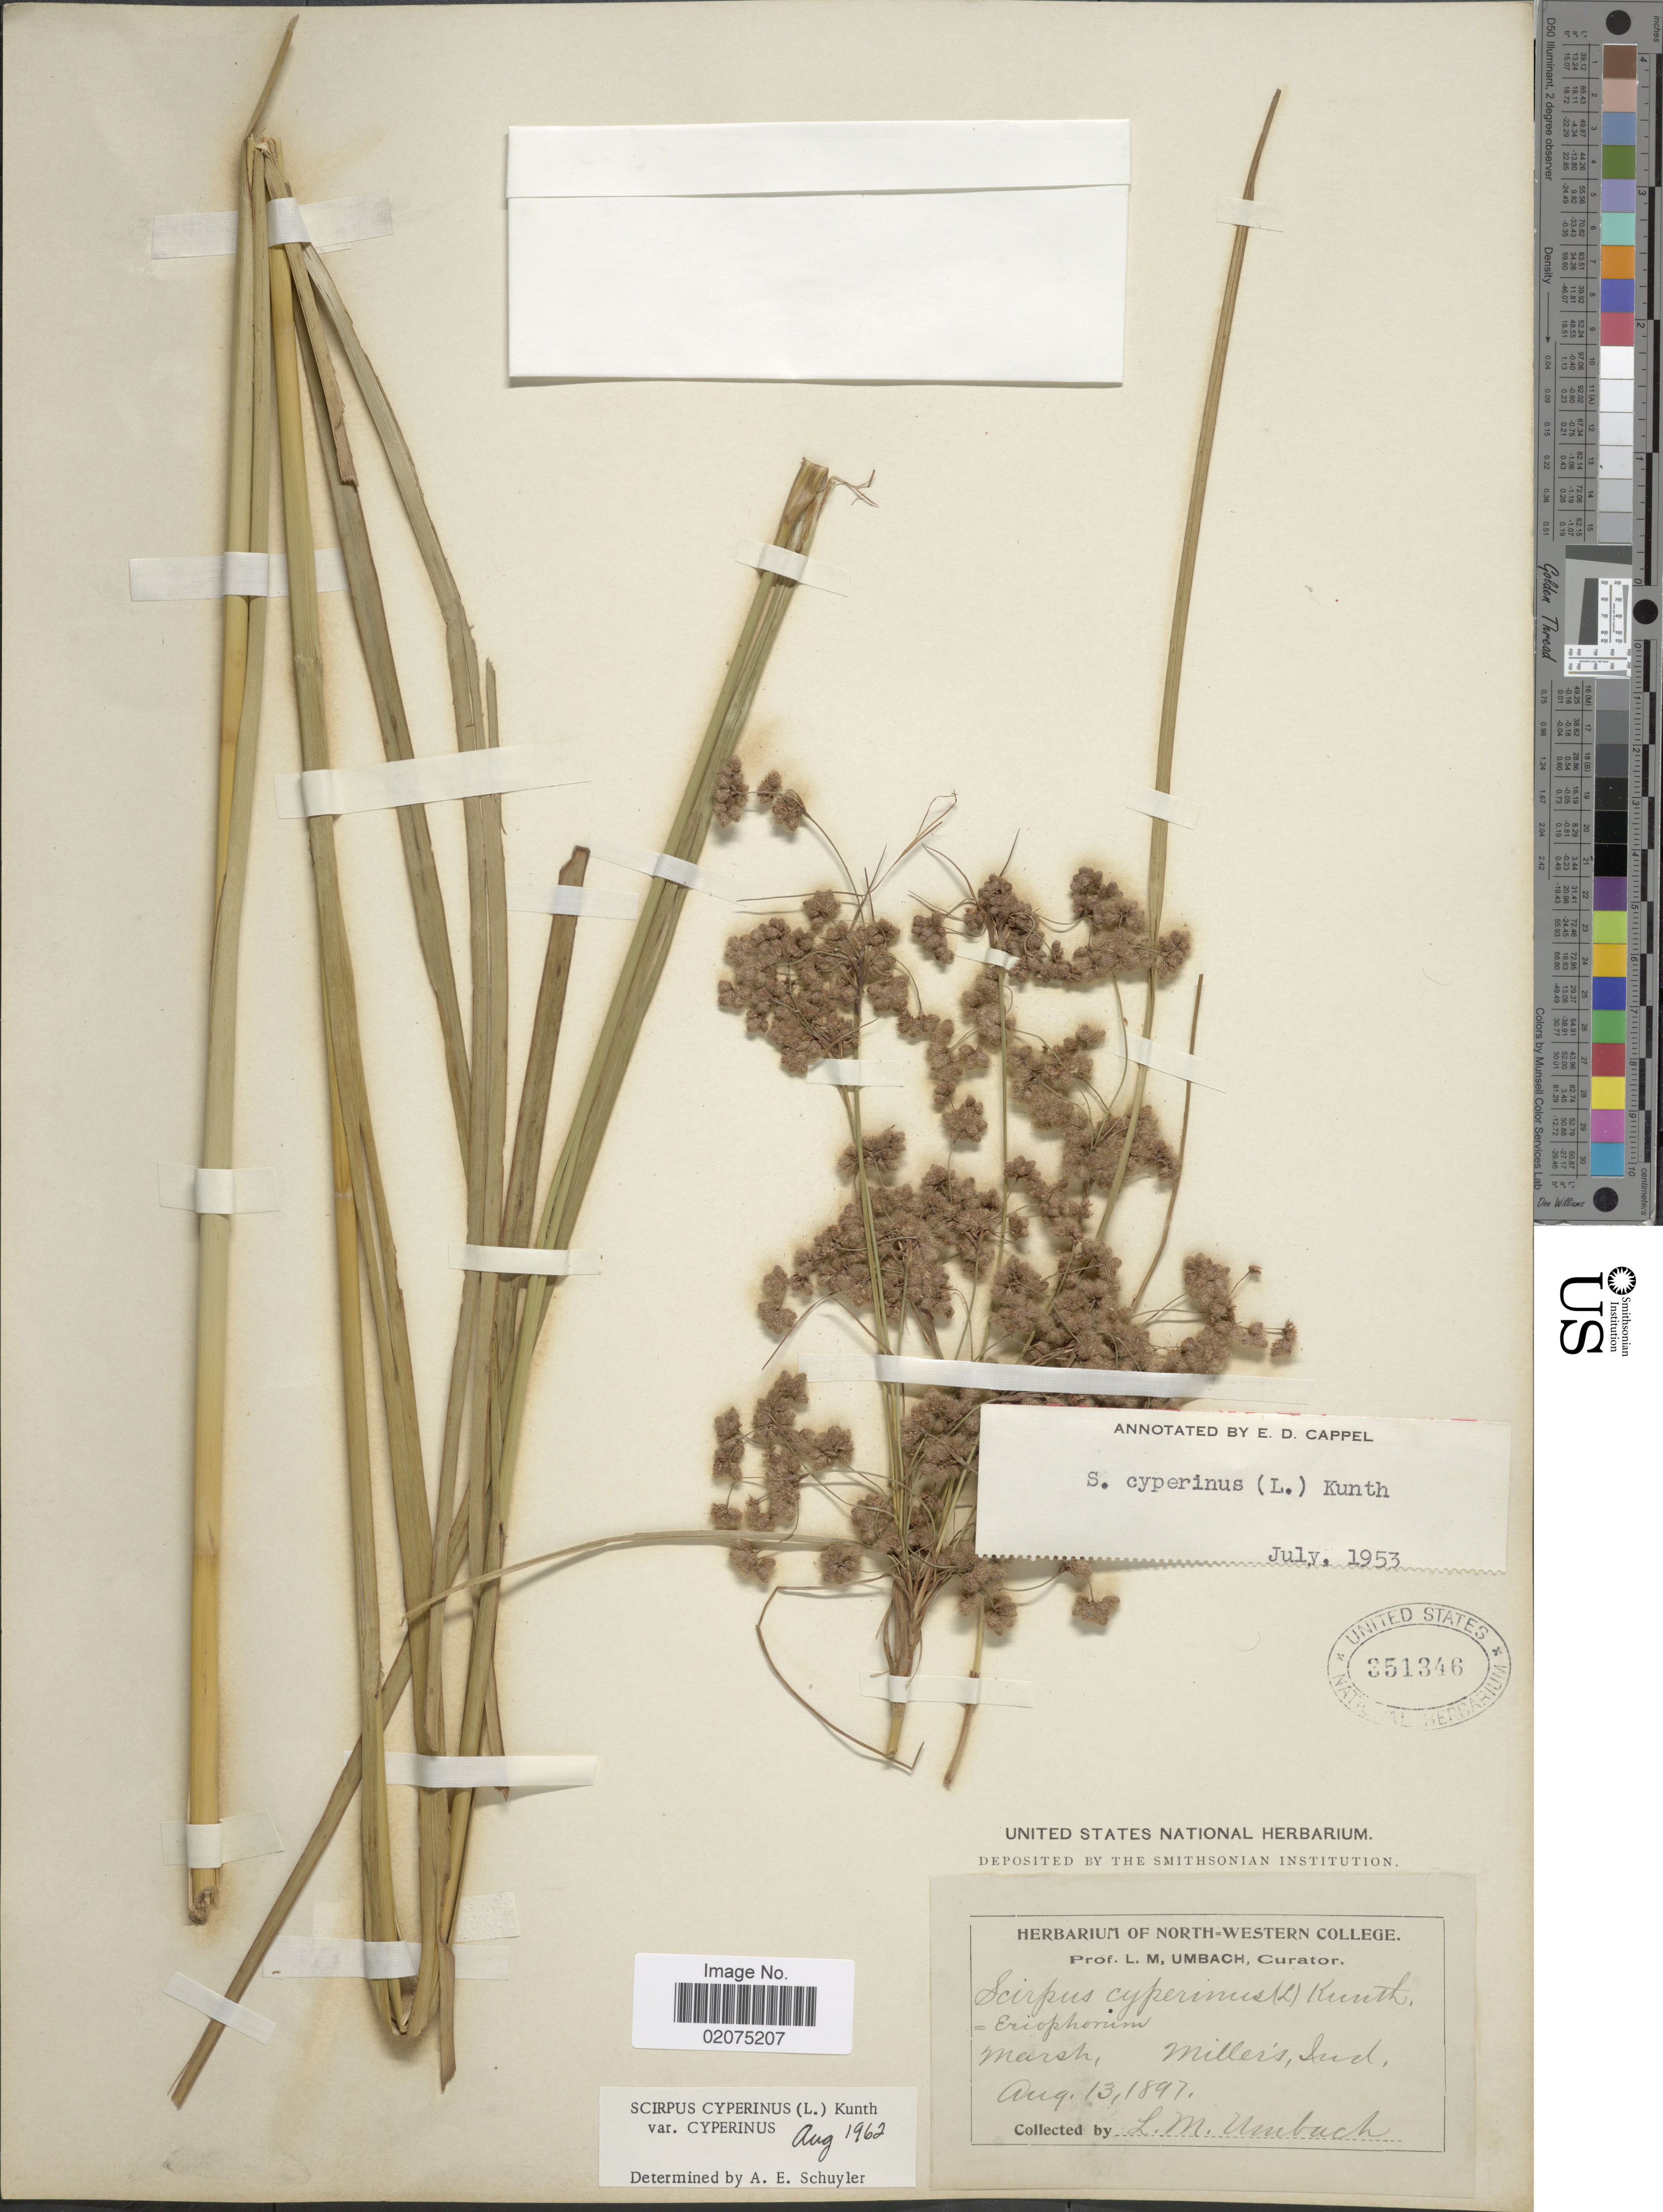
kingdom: Plantae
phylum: Tracheophyta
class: Liliopsida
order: Poales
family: Cyperaceae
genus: Scirpus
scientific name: Scirpus cyperinus (L.) Kunth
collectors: L. M. Umbach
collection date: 1897-08-13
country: United States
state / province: Indiana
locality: Miller's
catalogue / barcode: US 351346